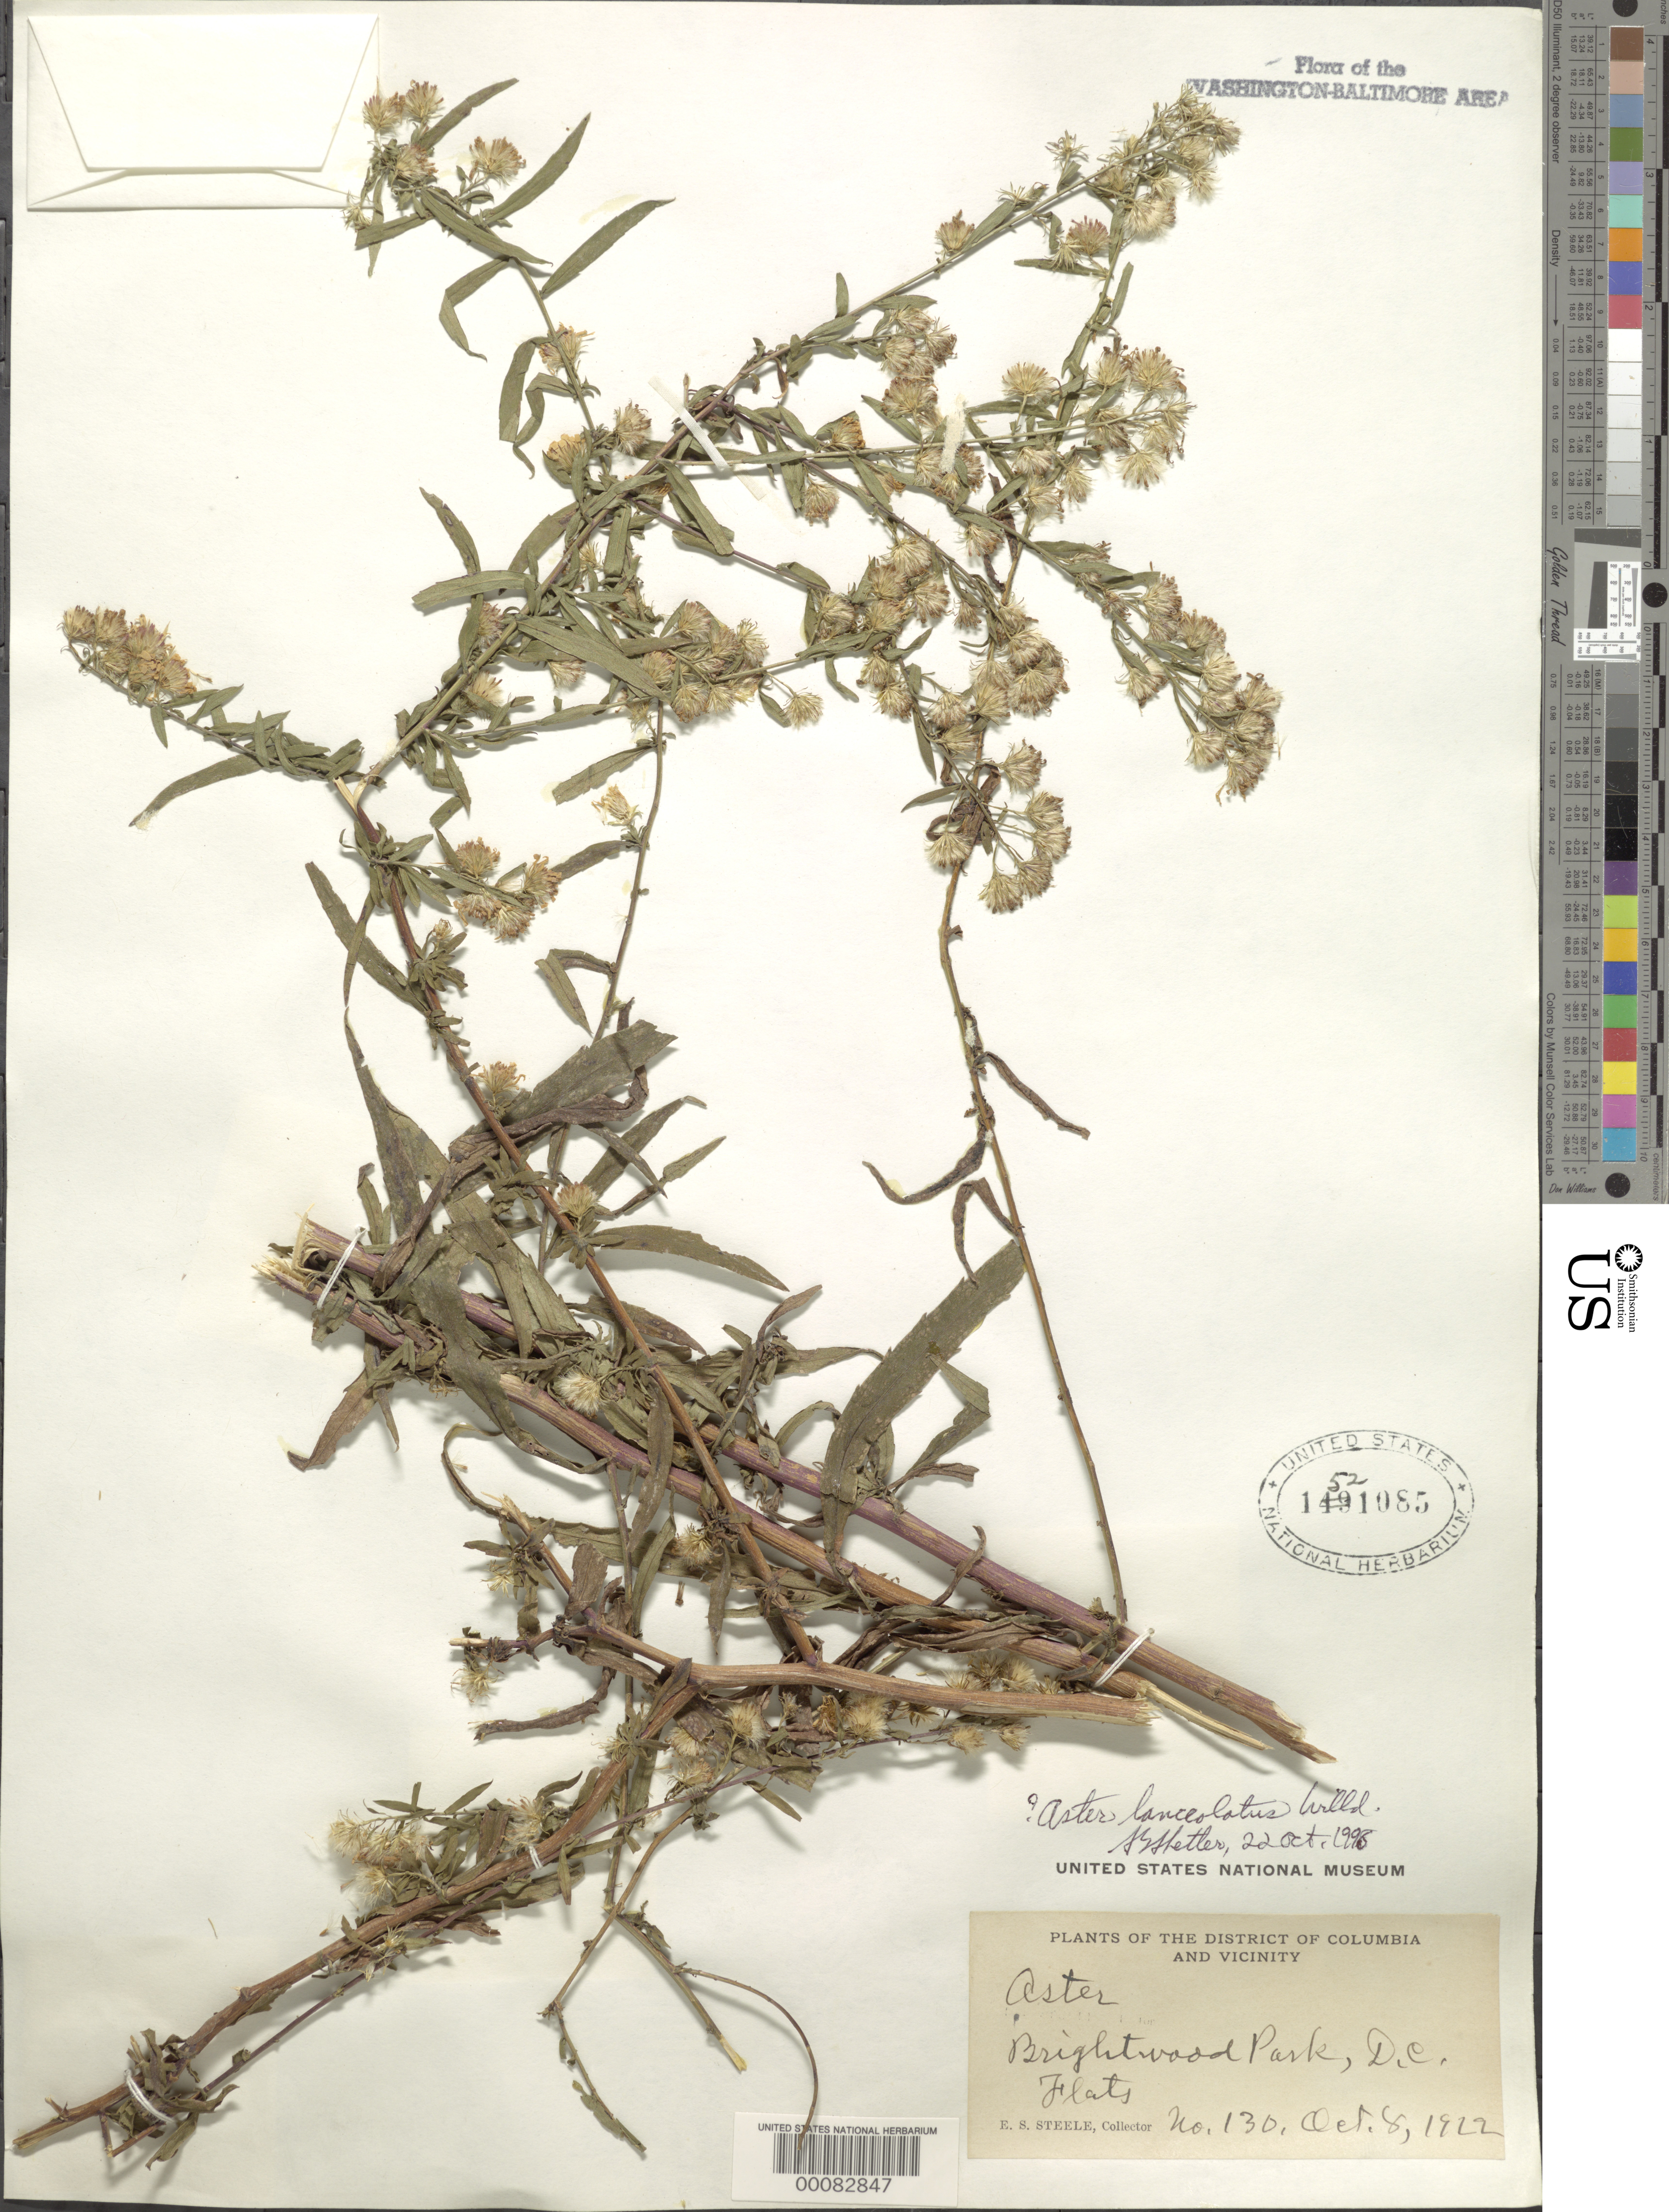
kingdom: Plantae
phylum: Tracheophyta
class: Magnoliopsida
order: Asterales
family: Asteraceae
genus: Symphyotrichum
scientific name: Symphyotrichum lanceolatum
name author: (Willd.) G.L. Nesom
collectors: E. Steele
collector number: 130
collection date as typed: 08 Oct 1922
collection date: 1922-10-08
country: United States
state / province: District of Columbia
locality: Brightwood Park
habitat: Flats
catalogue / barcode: US 1521085